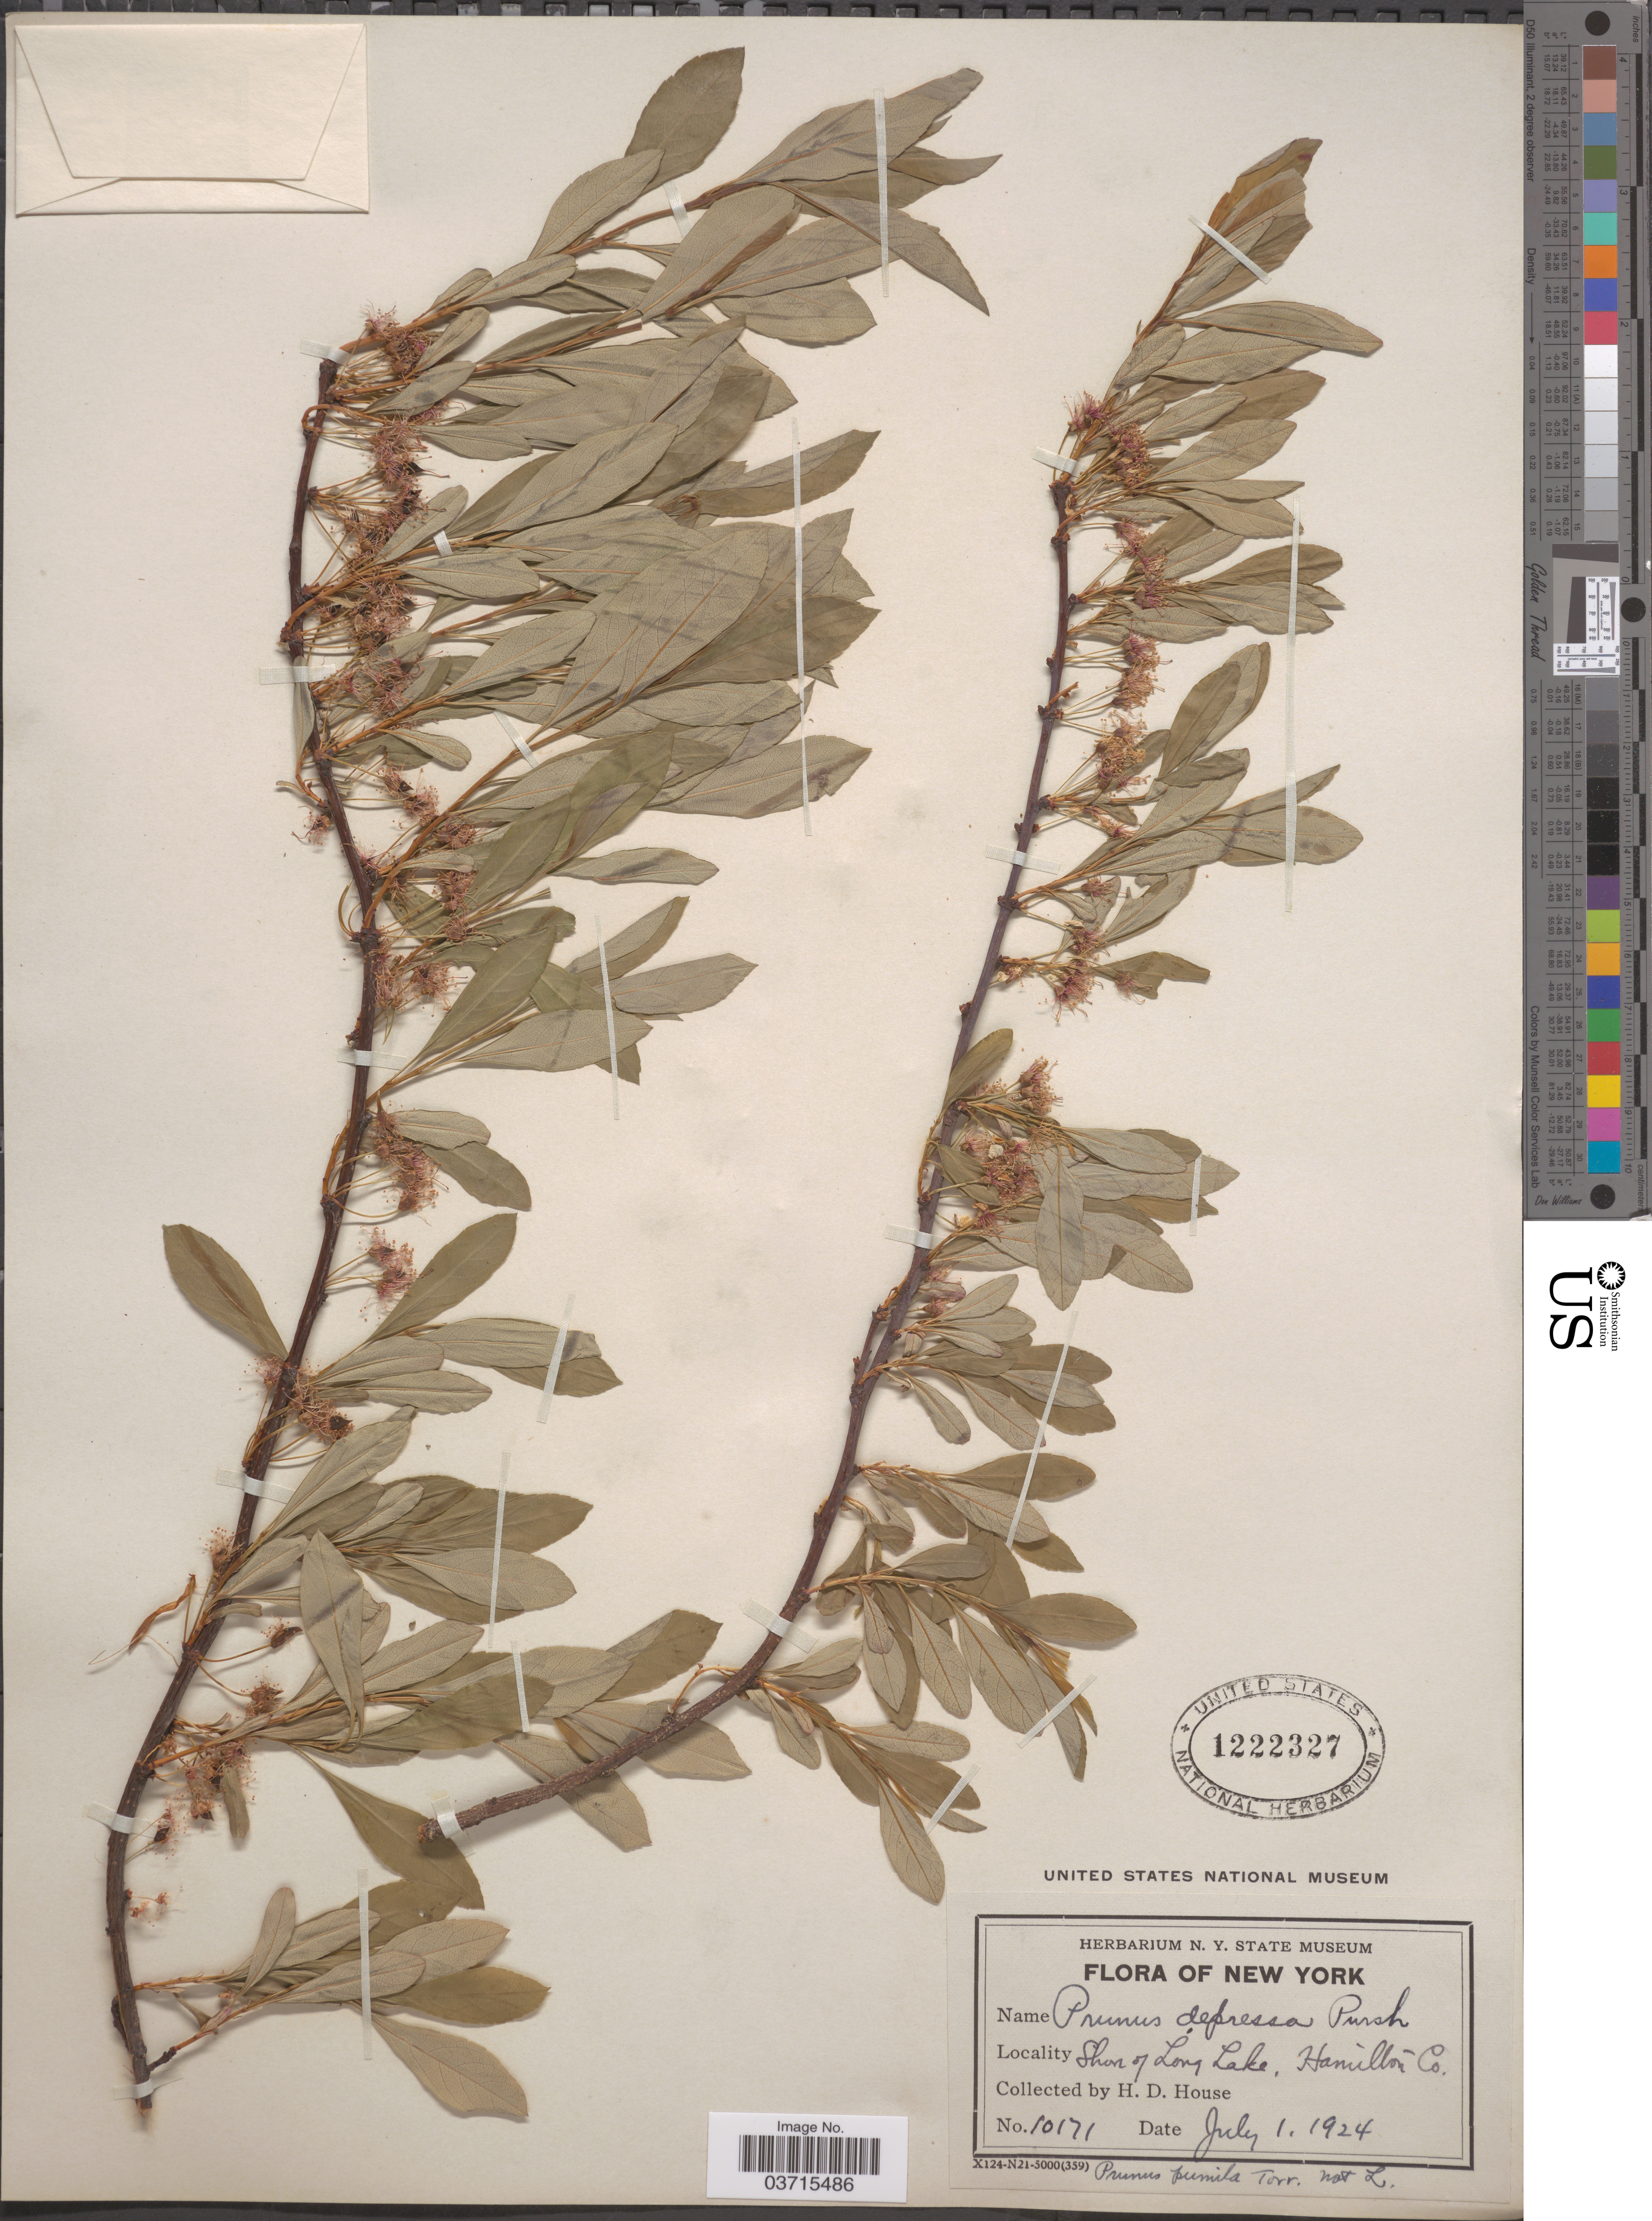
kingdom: Plantae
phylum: Tracheophyta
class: Magnoliopsida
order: Rosales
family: Rosaceae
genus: Prunus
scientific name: Prunus depressa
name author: Pursh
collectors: H. D. House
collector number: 10171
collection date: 1924-07-01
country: United States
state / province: New York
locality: Shore of Long Lake, Hamilton Co.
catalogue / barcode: US 1222327